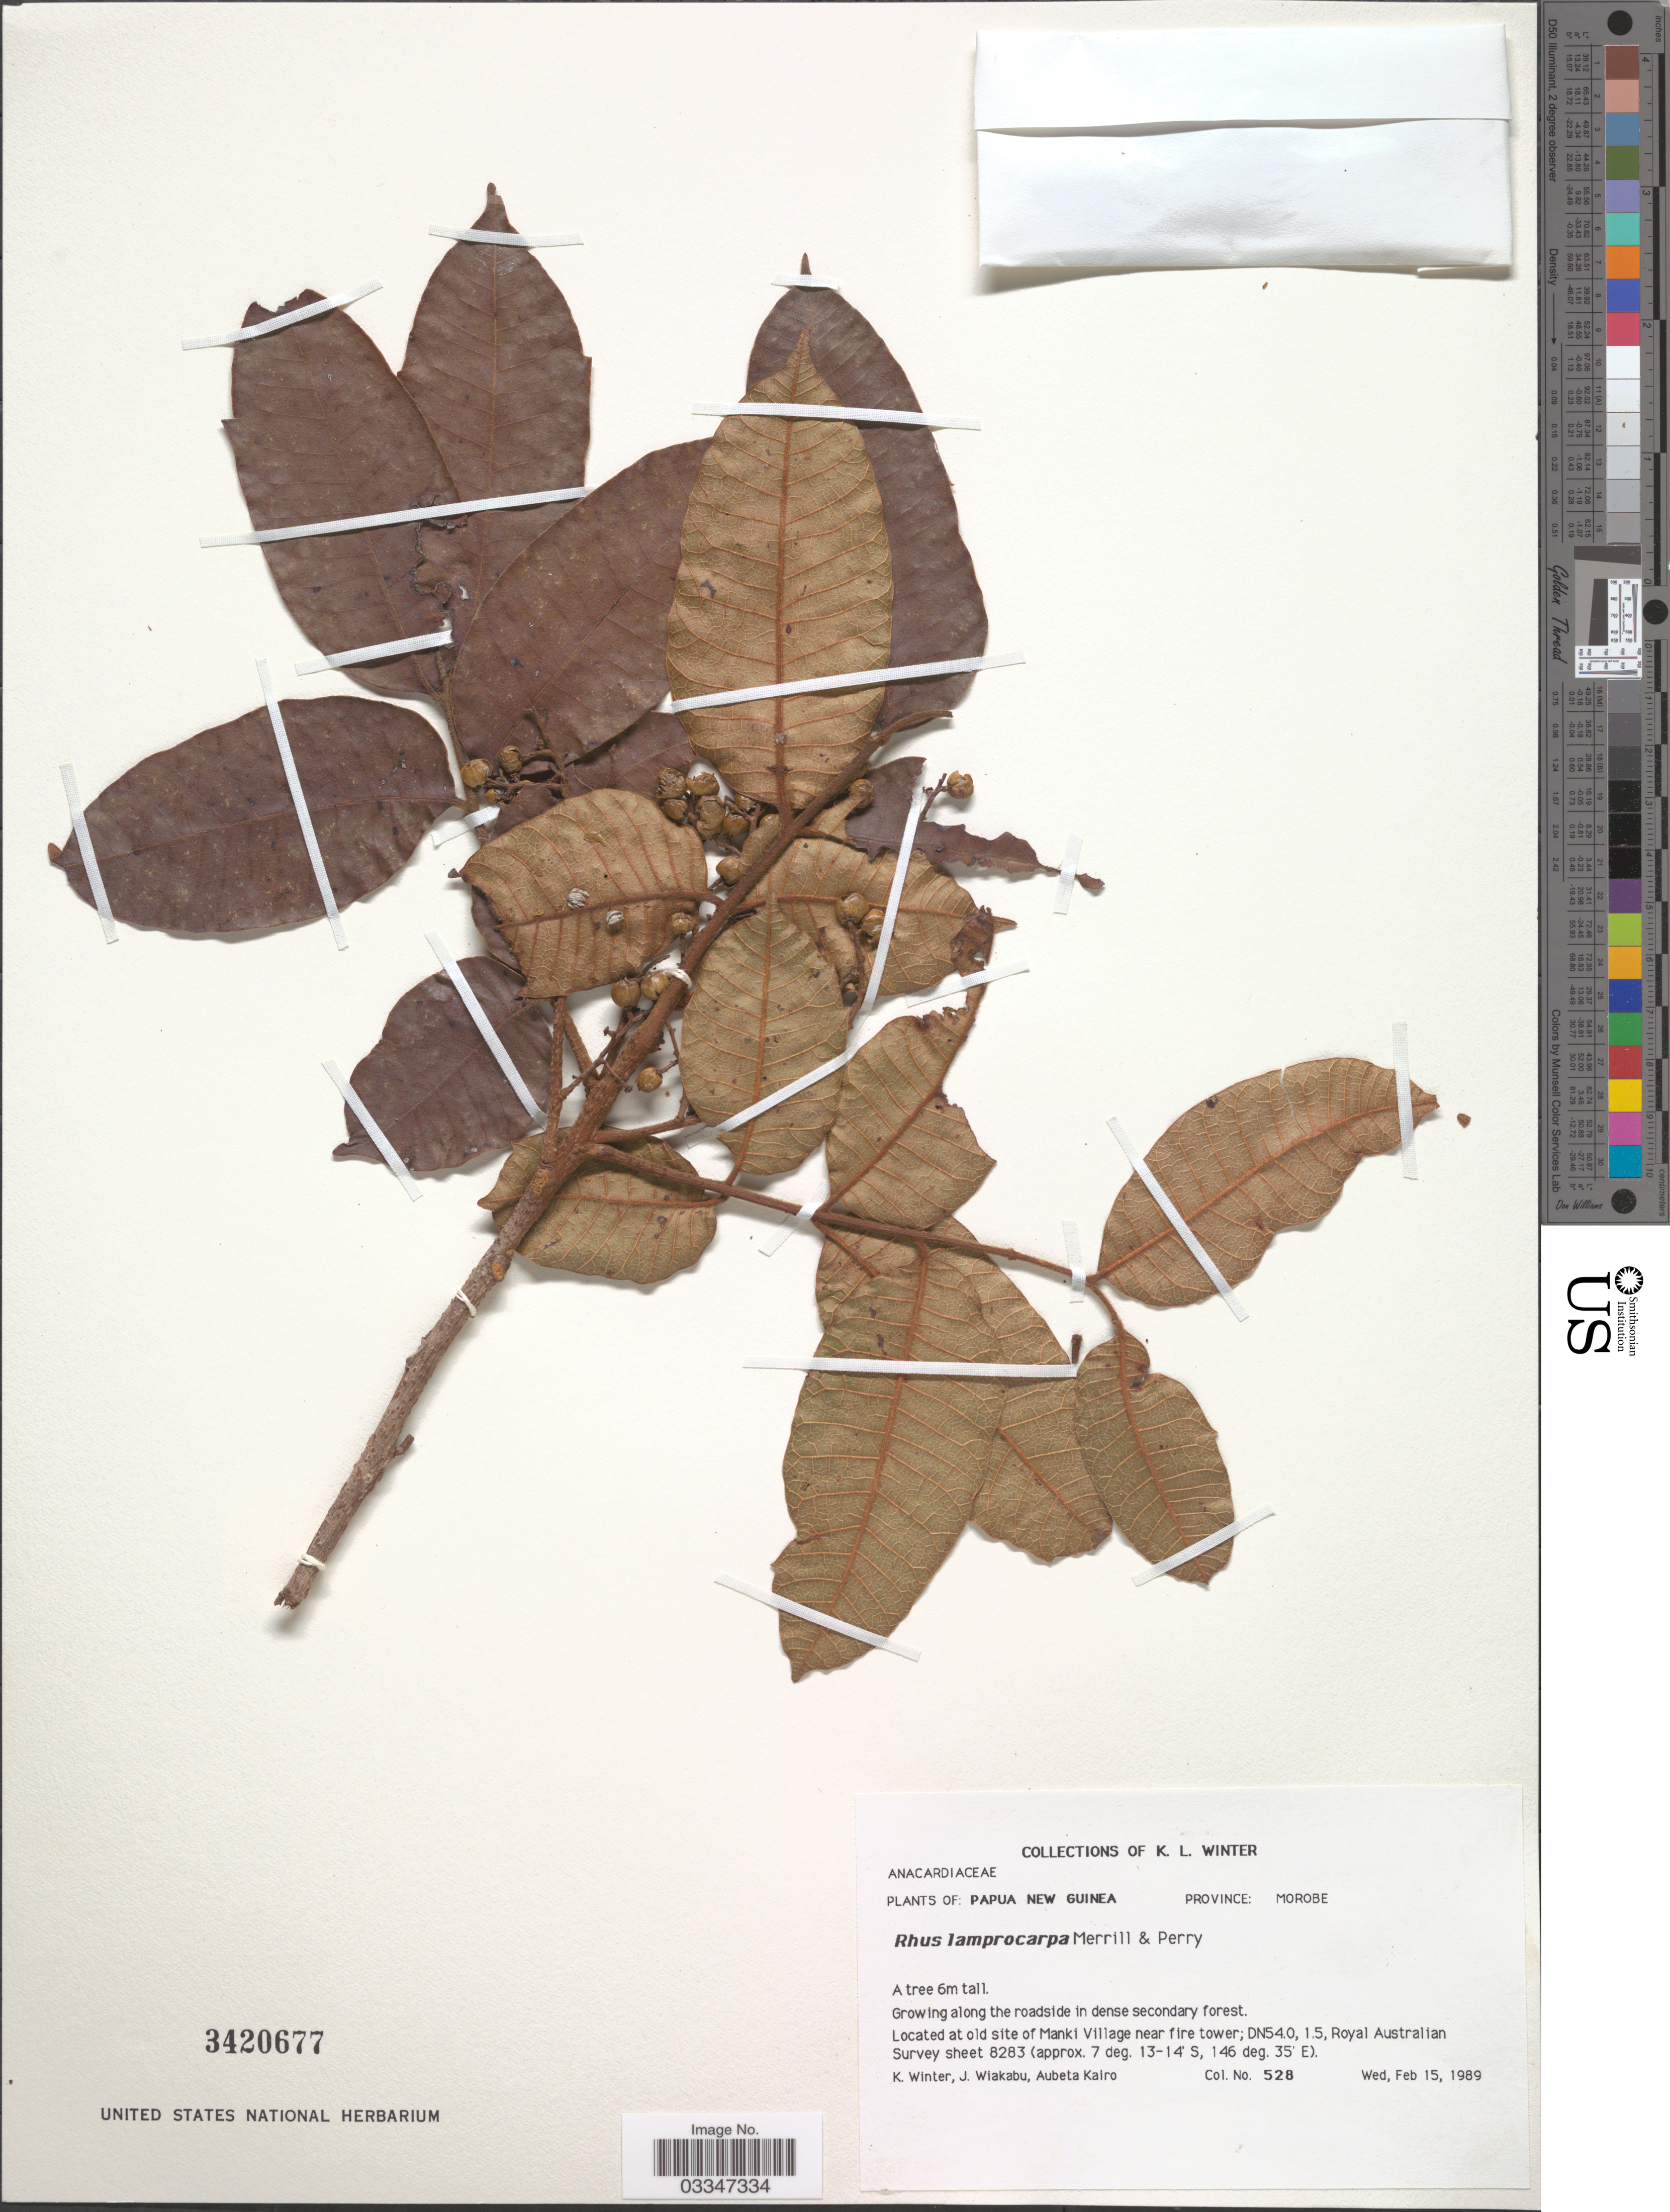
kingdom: Plantae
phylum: Tracheophyta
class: Magnoliopsida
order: Sapindales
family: Anacardiaceae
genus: Toxicodendron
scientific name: Toxicodendron lamprocarpum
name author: (Merr. & L.M. Perry) J.D. Mitch. et al.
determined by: Mitchell, John D.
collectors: K. Winter, J. Wiakabu & A. Kairo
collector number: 528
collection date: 1989-02-15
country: Papua New Guinea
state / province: Morobe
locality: At old site of Manki Village near fire tower; DN54.0, 1.5, Royal Australian Survey sheet 8283.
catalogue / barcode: US 3420677